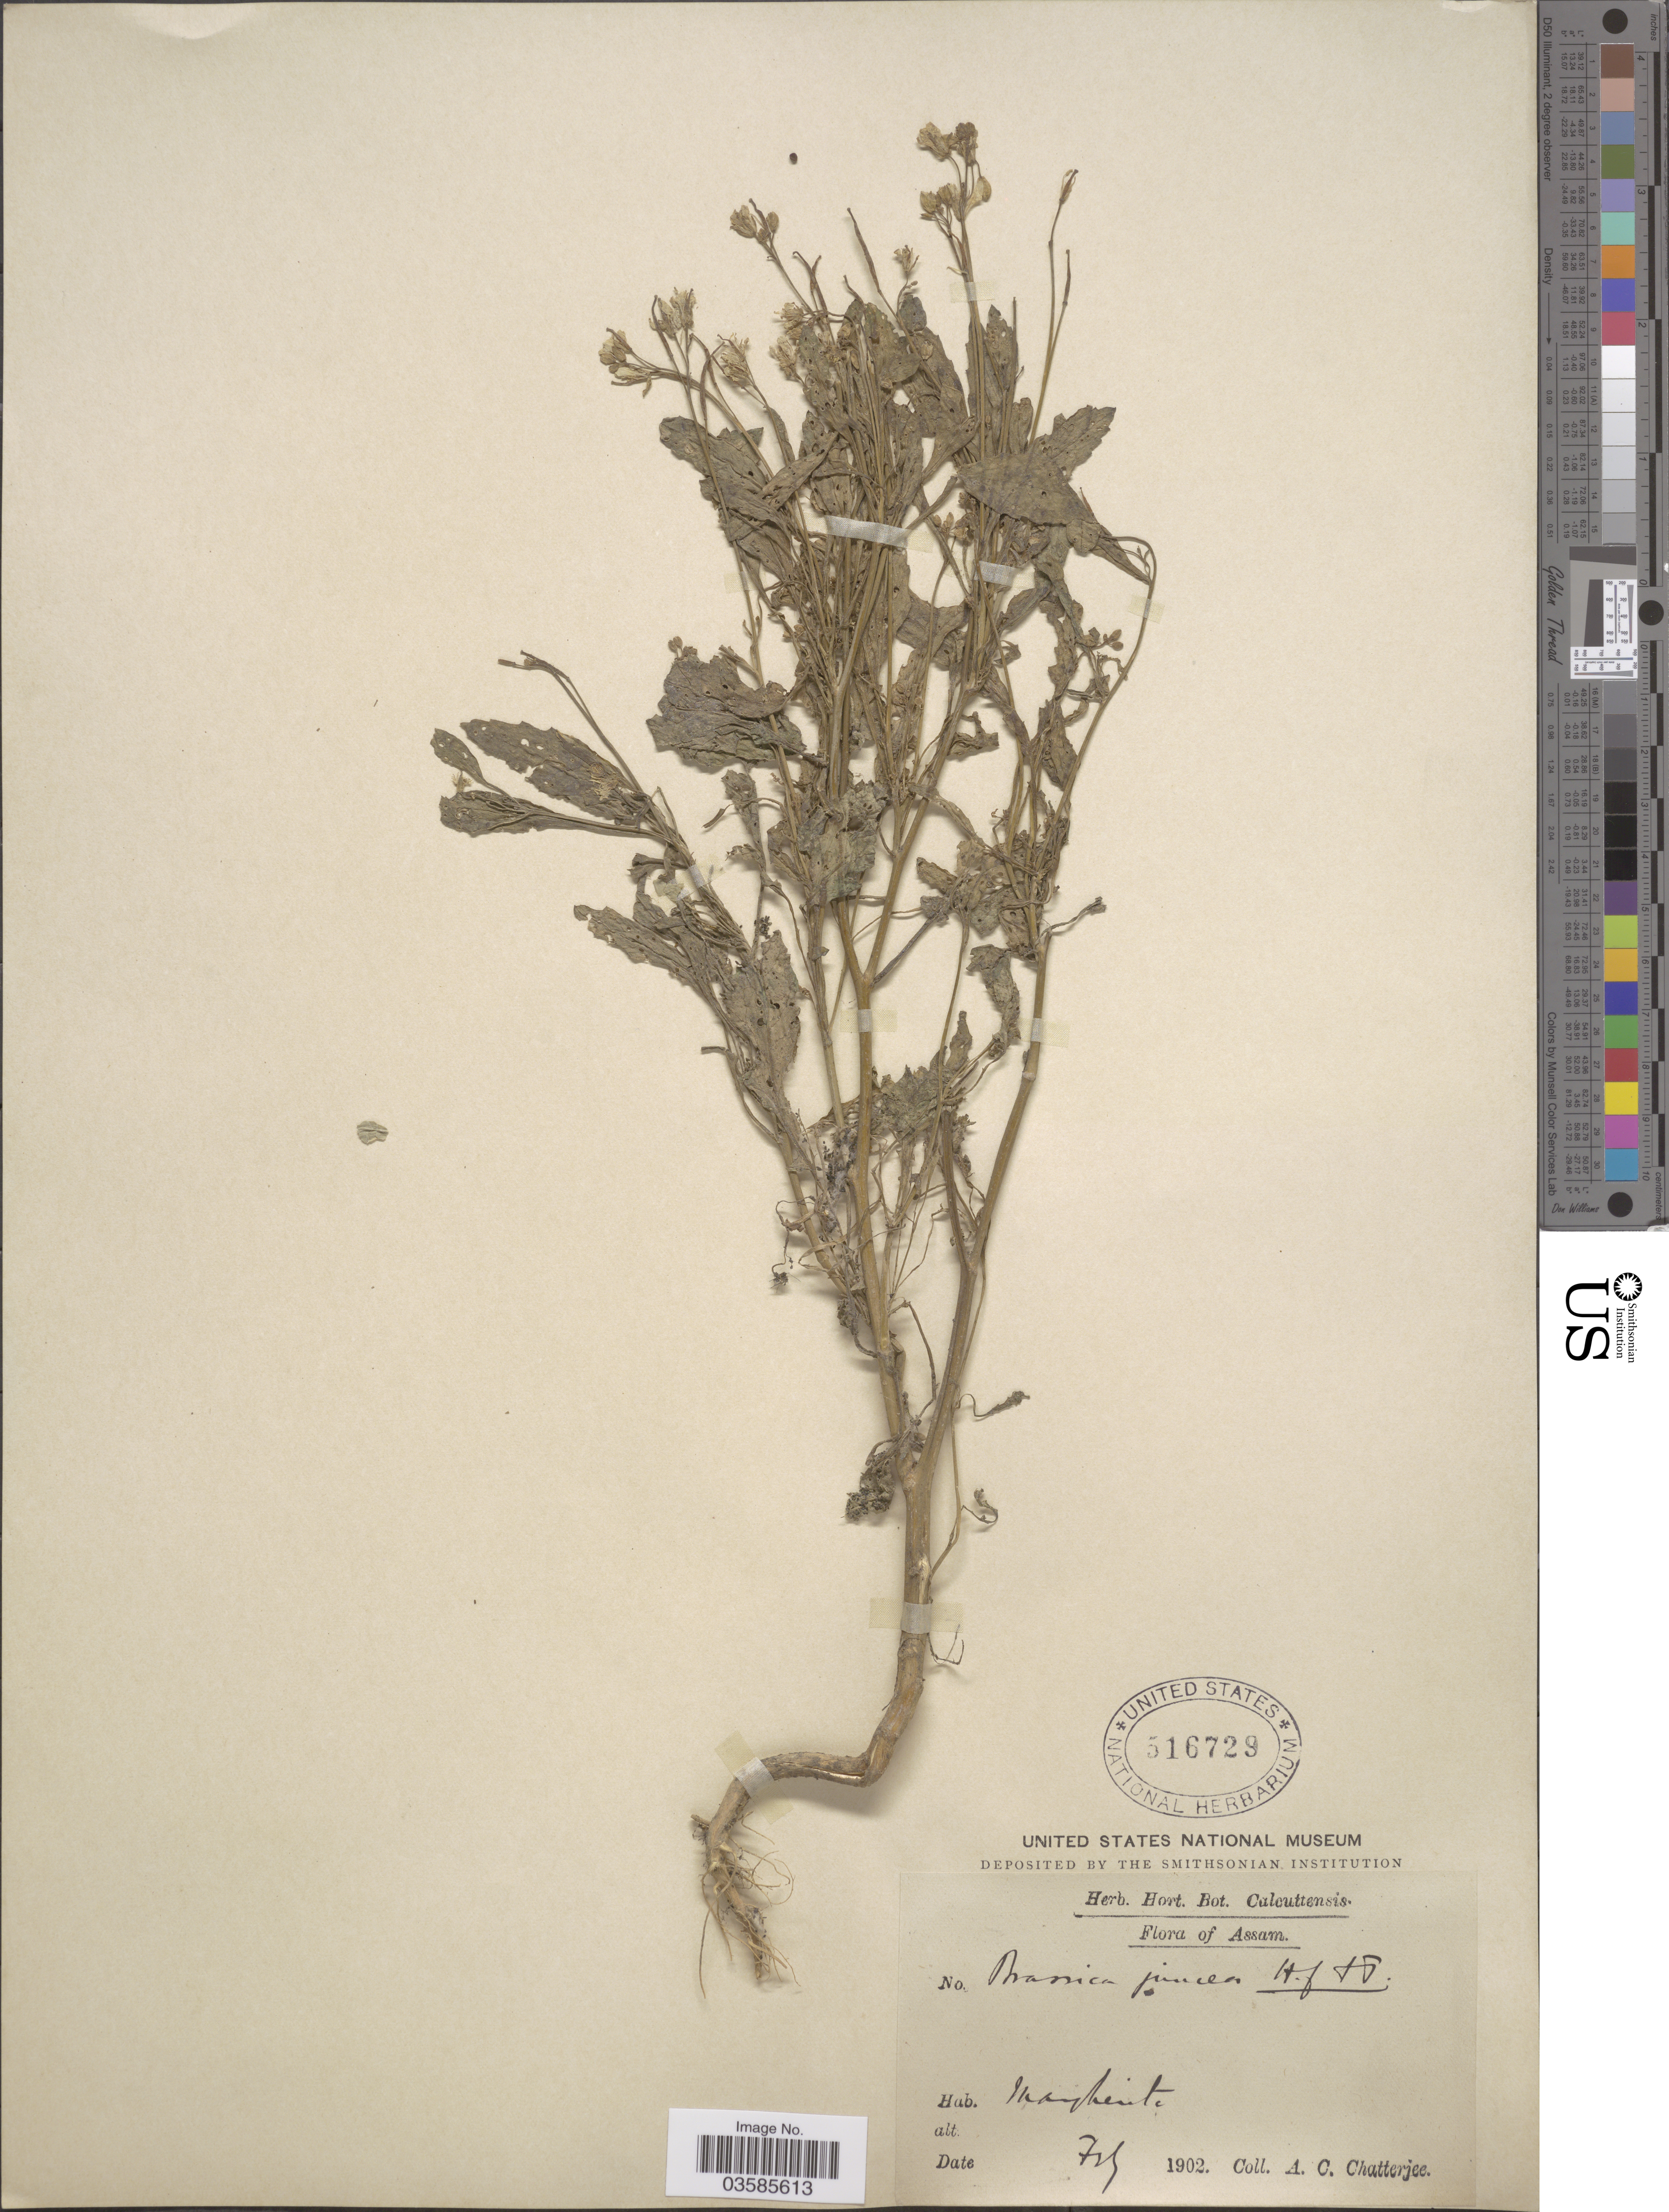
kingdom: Plantae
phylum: Tracheophyta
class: Magnoliopsida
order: Brassicales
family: Brassicaceae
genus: Brassica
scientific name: Brassica juncea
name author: (L.) Czern.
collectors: A. Chatterjee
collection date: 1902-02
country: India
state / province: Assam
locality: Mangheite [interpreted]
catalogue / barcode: US 516729